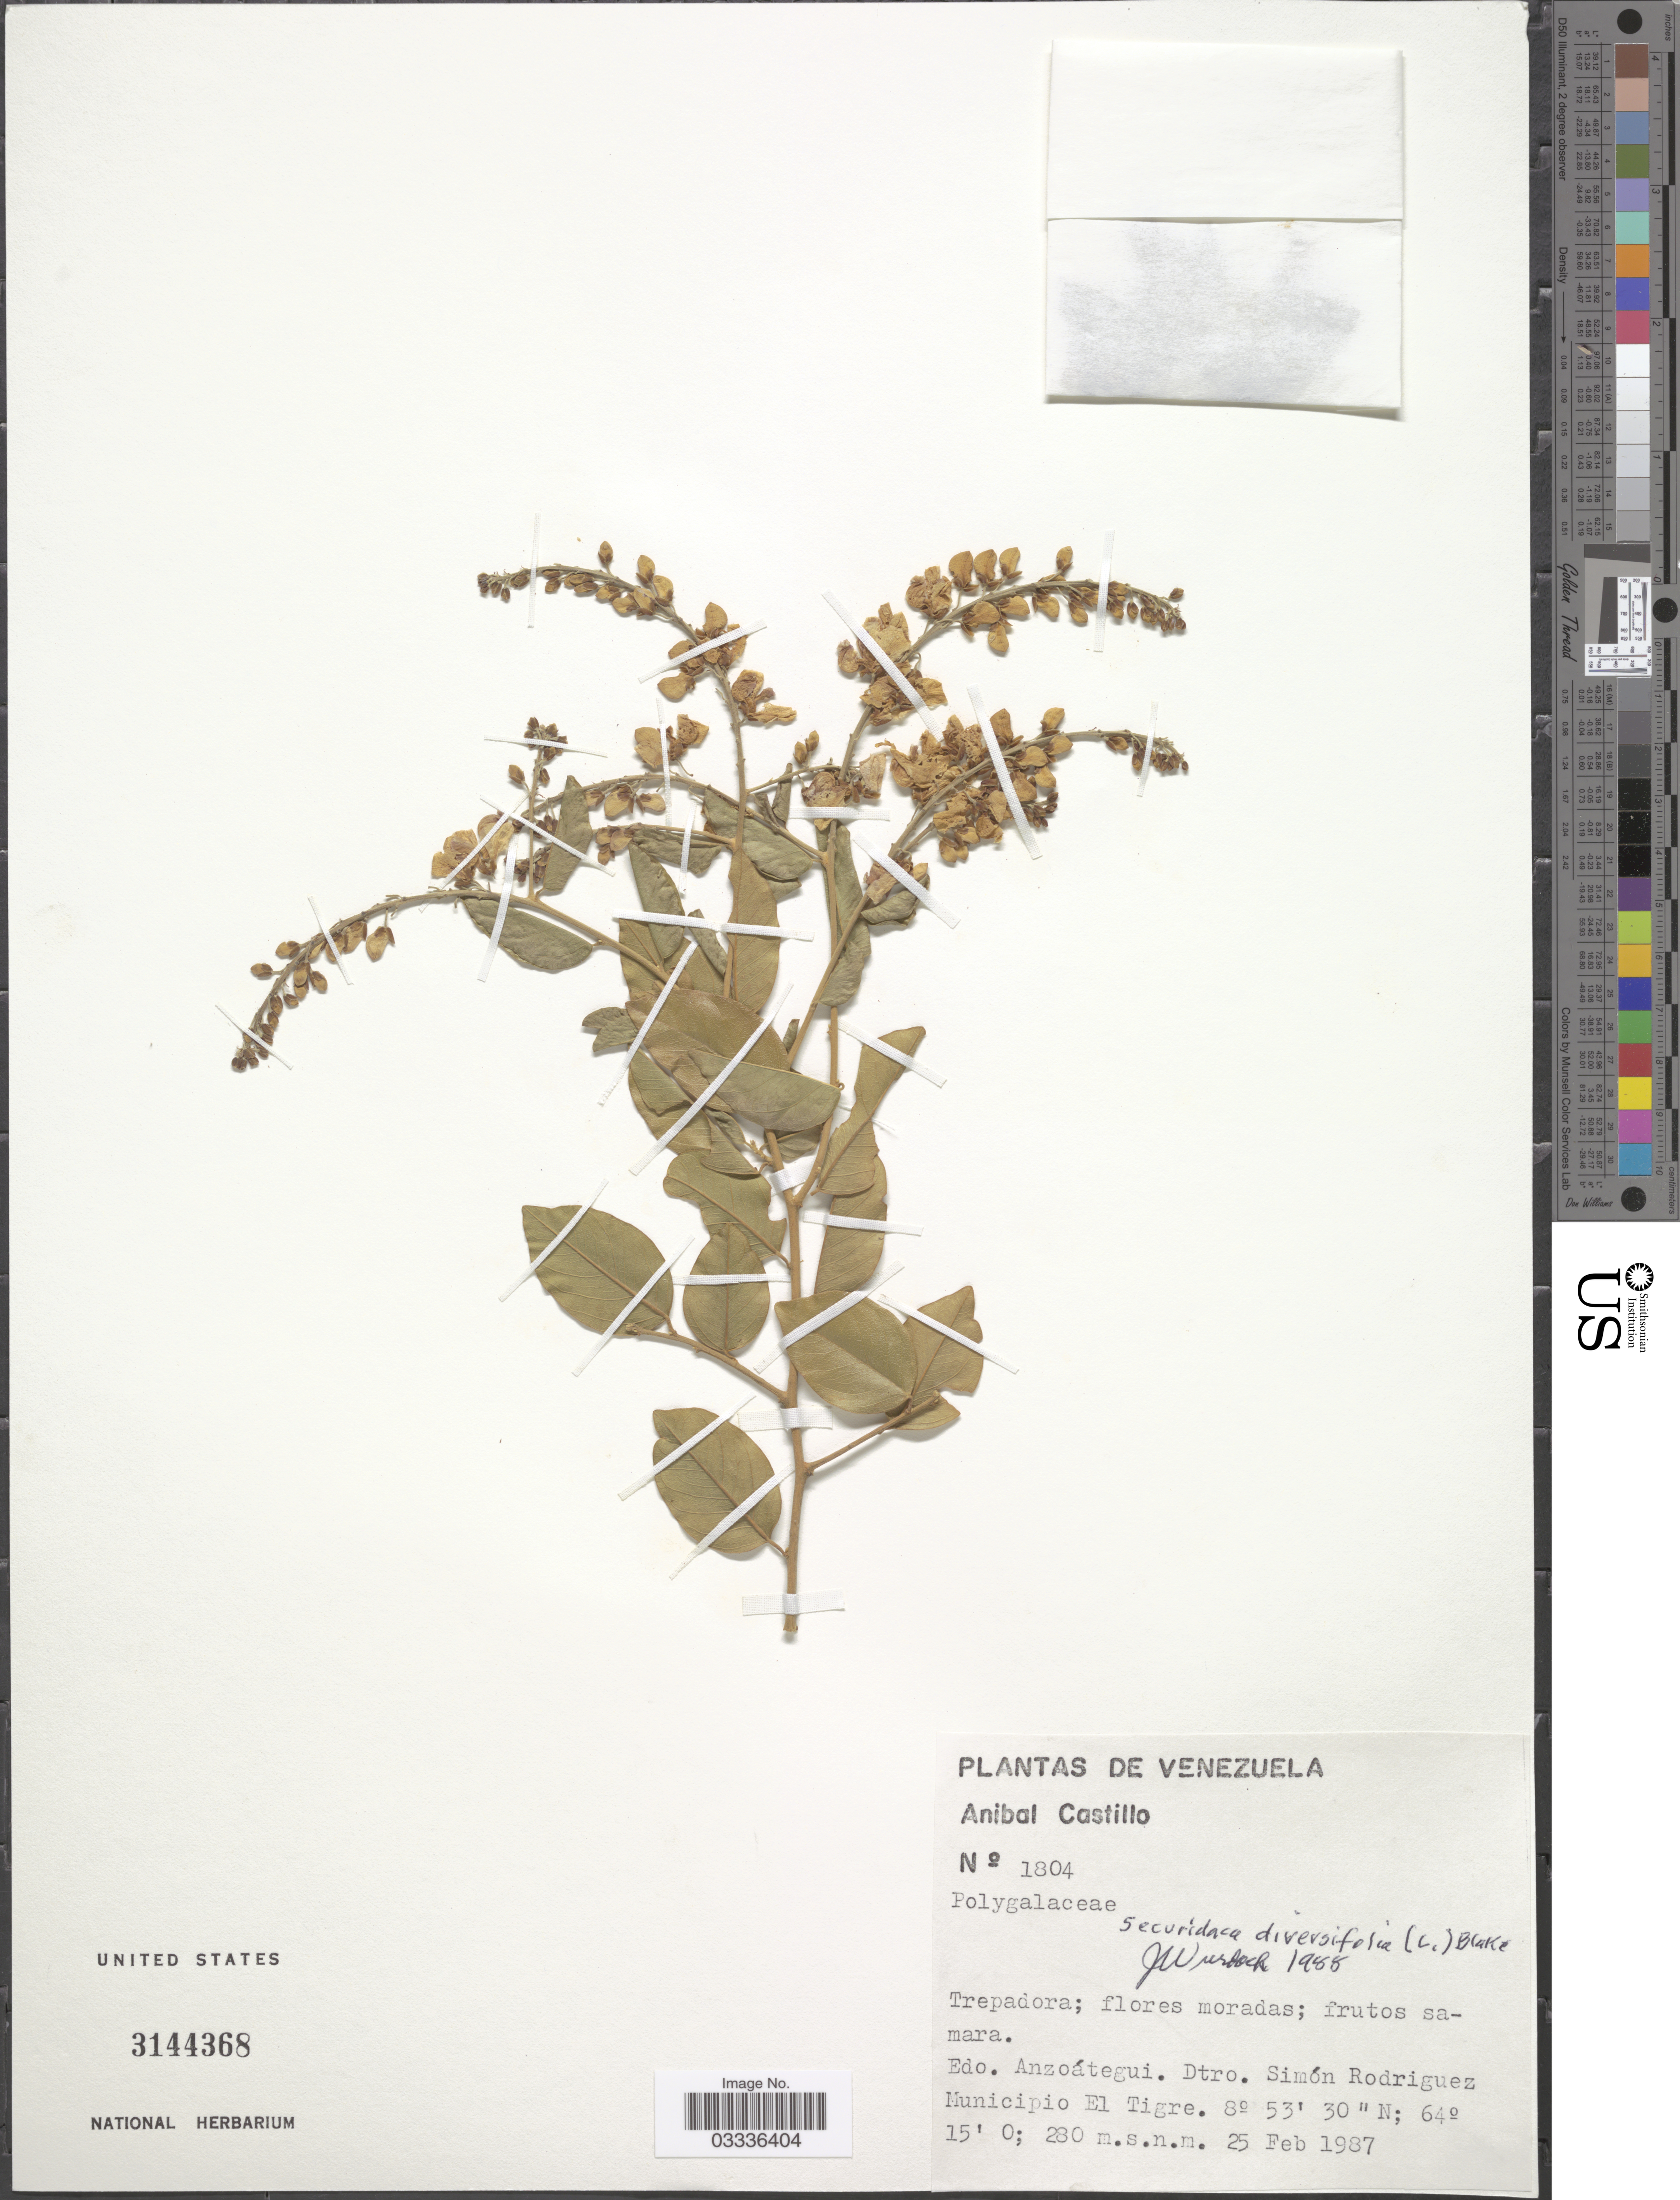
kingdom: Plantae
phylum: Tracheophyta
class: Magnoliopsida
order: Fabales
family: Polygalaceae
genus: Securidaca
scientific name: Securidaca diversifolia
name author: (L.) S.F. Blake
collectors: A. Castillo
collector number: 1804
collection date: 1987-02-25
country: Venezuela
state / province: Anzoategui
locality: Dtro. Simón Rodriguez. Municipio El Tigre.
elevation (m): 280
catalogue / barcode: US 3144368